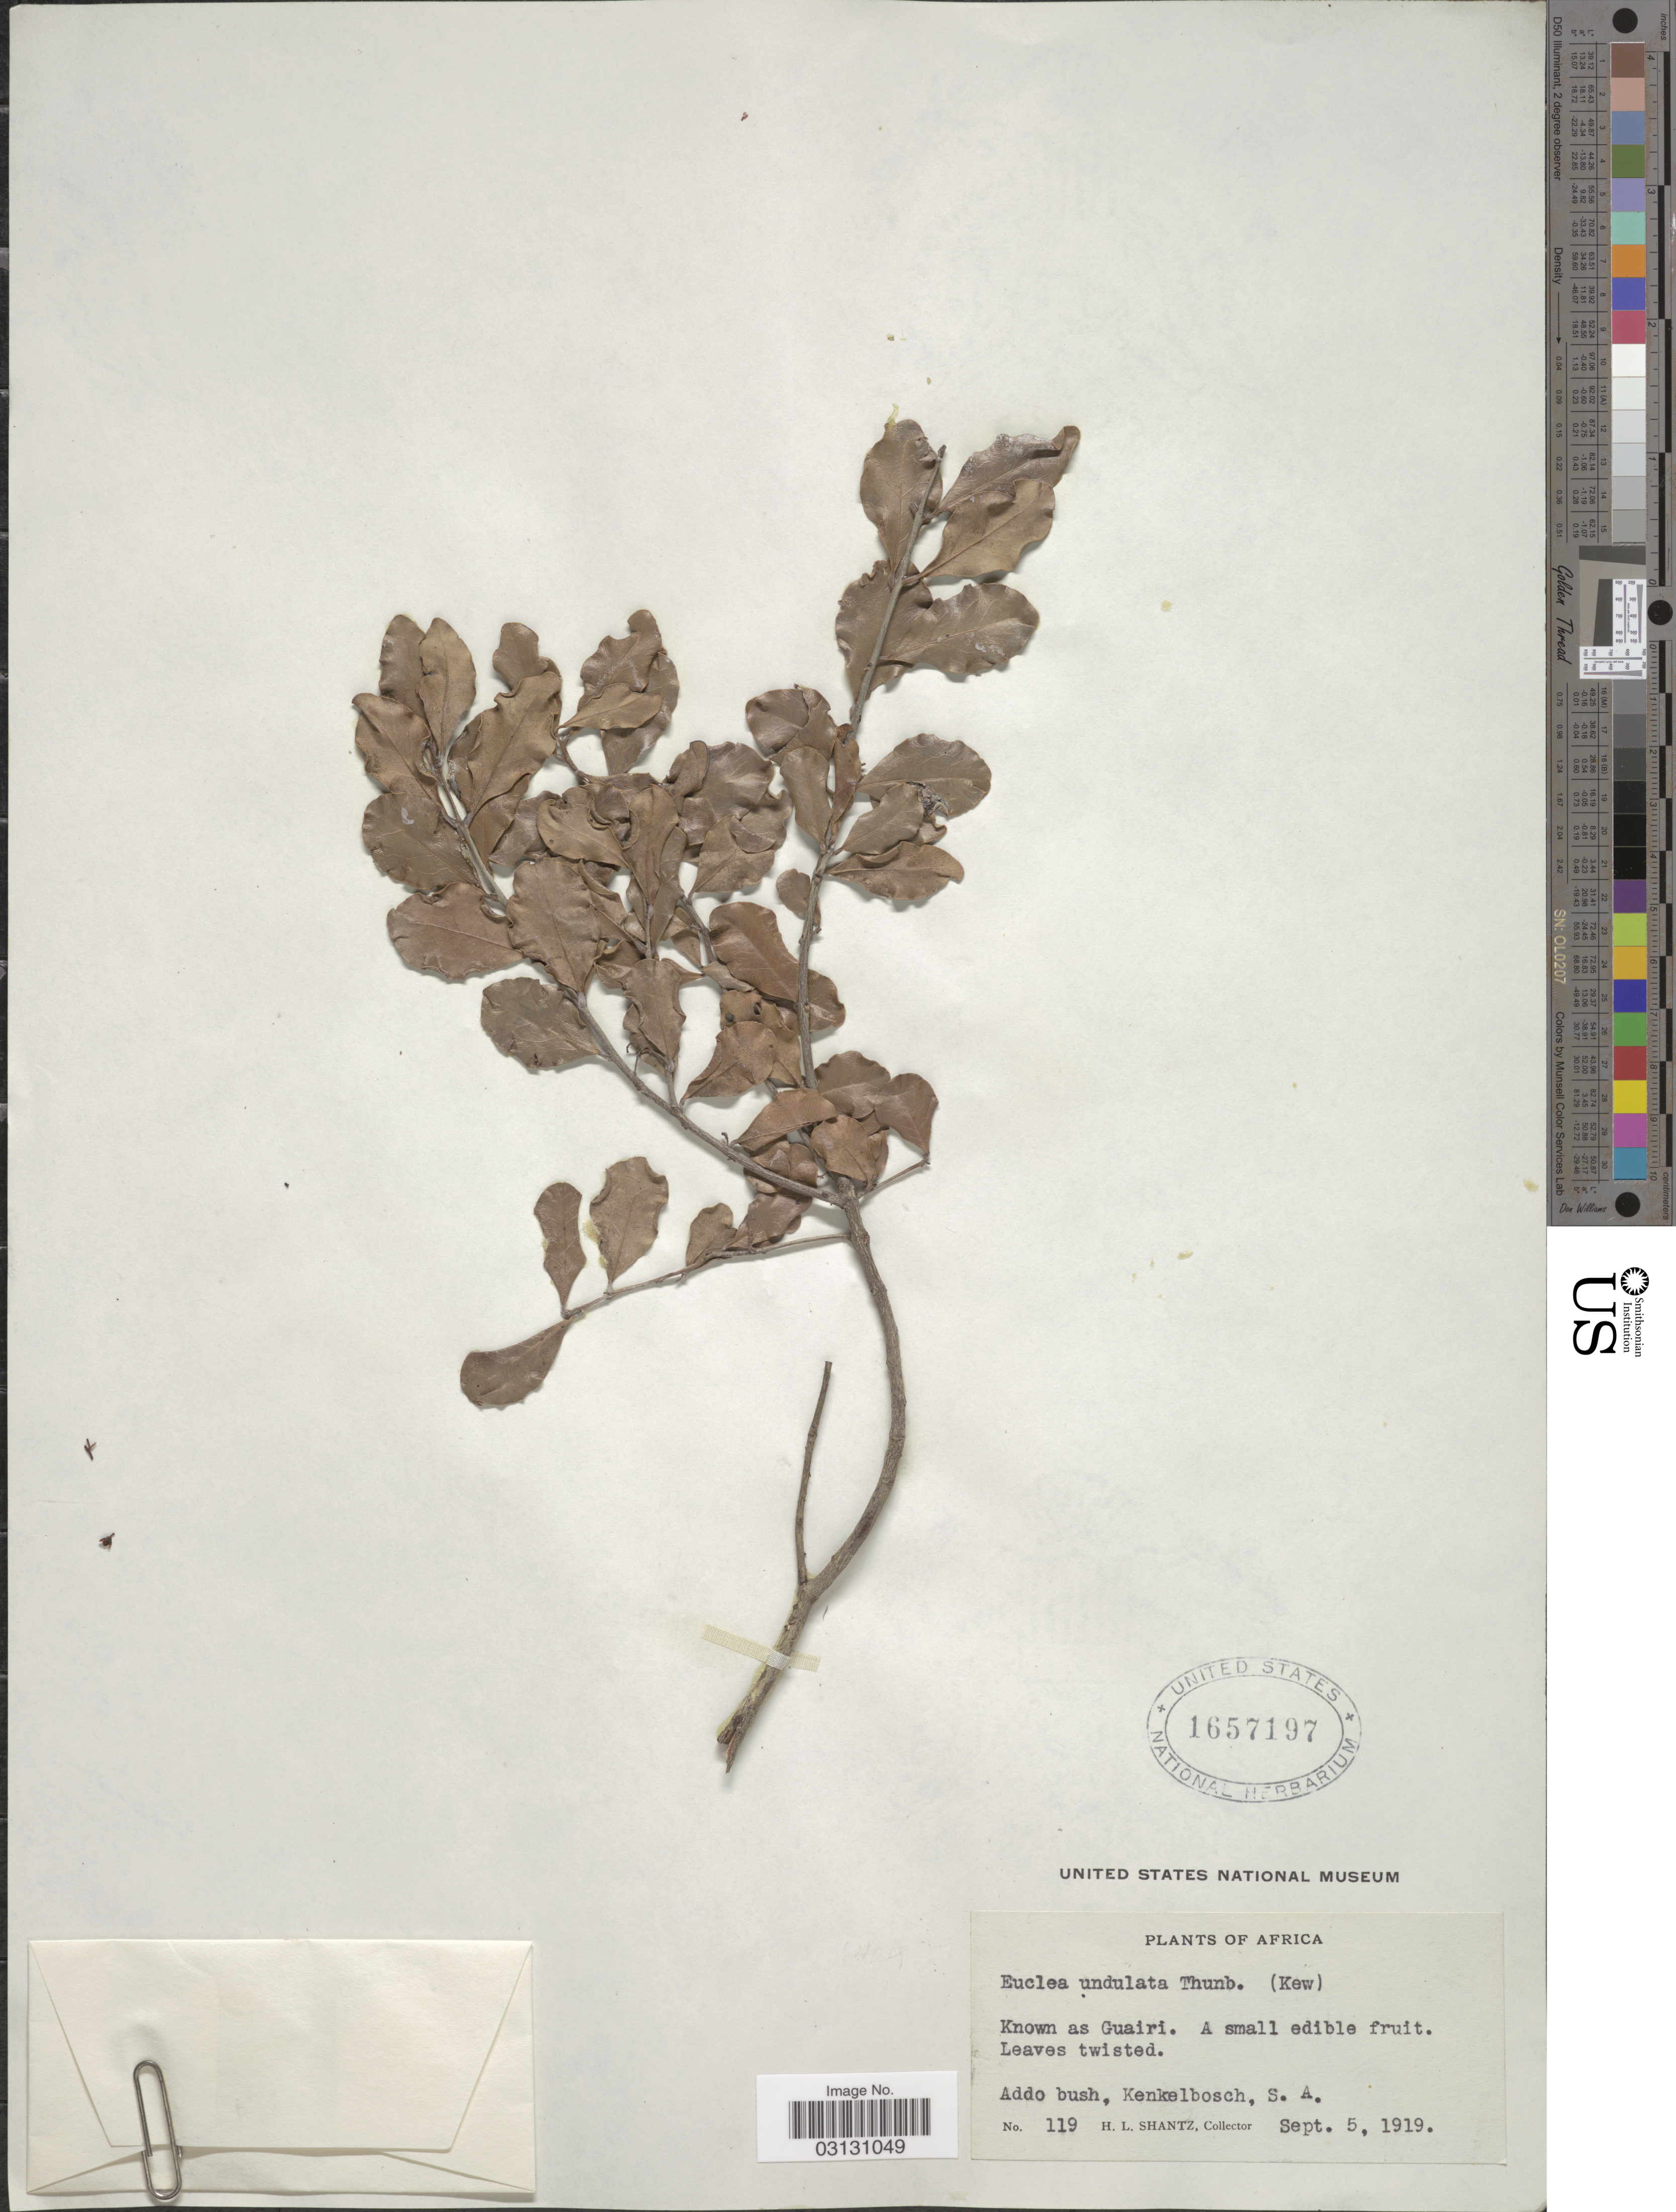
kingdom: Plantae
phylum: Tracheophyta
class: Magnoliopsida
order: Ericales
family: Ebenaceae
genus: Euclea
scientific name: Euclea undulata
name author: Thunb.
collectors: H. Shantz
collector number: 119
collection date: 1919-09-05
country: South Africa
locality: Africa. Addo bush, Kenkelbosch, S.A.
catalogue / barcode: US 1657197